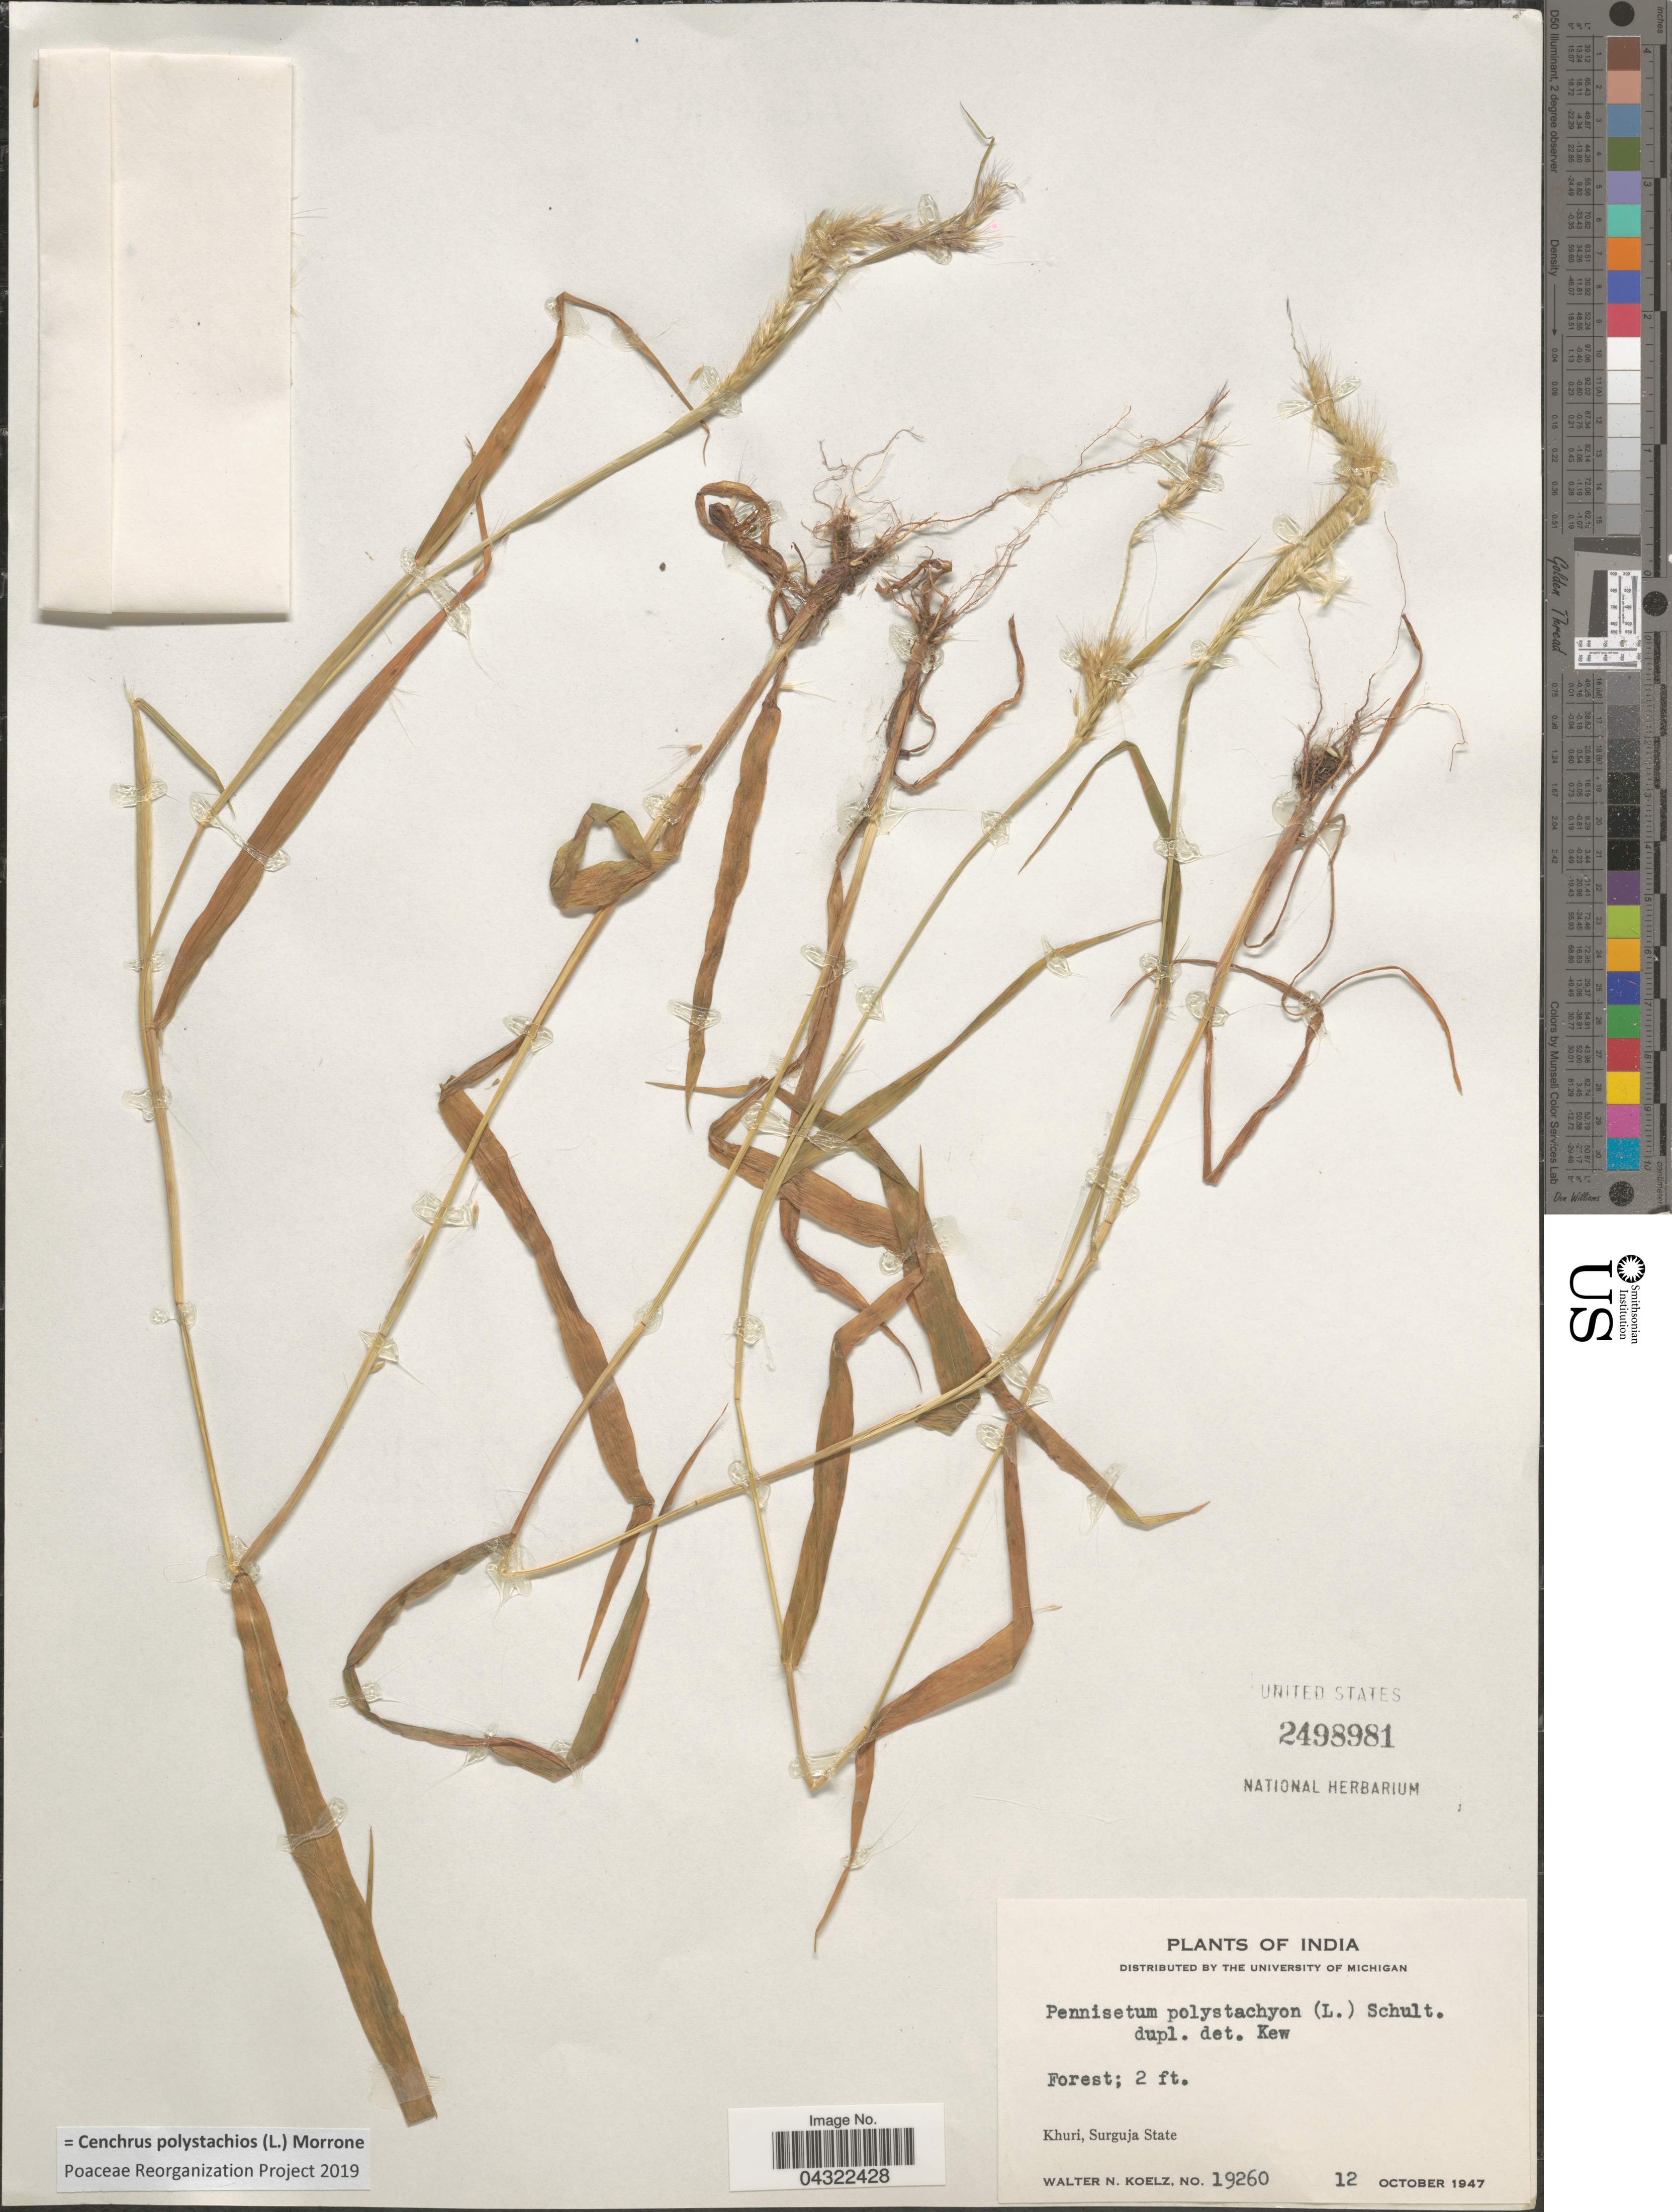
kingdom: Plantae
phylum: Tracheophyta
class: Liliopsida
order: Poales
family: Poaceae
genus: Cenchrus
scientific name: Cenchrus polystachios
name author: (L.) Morrone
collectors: W. N. Koelz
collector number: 19260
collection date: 1947-10-12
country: India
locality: Khuri, Surguja State.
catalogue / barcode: US 2498981